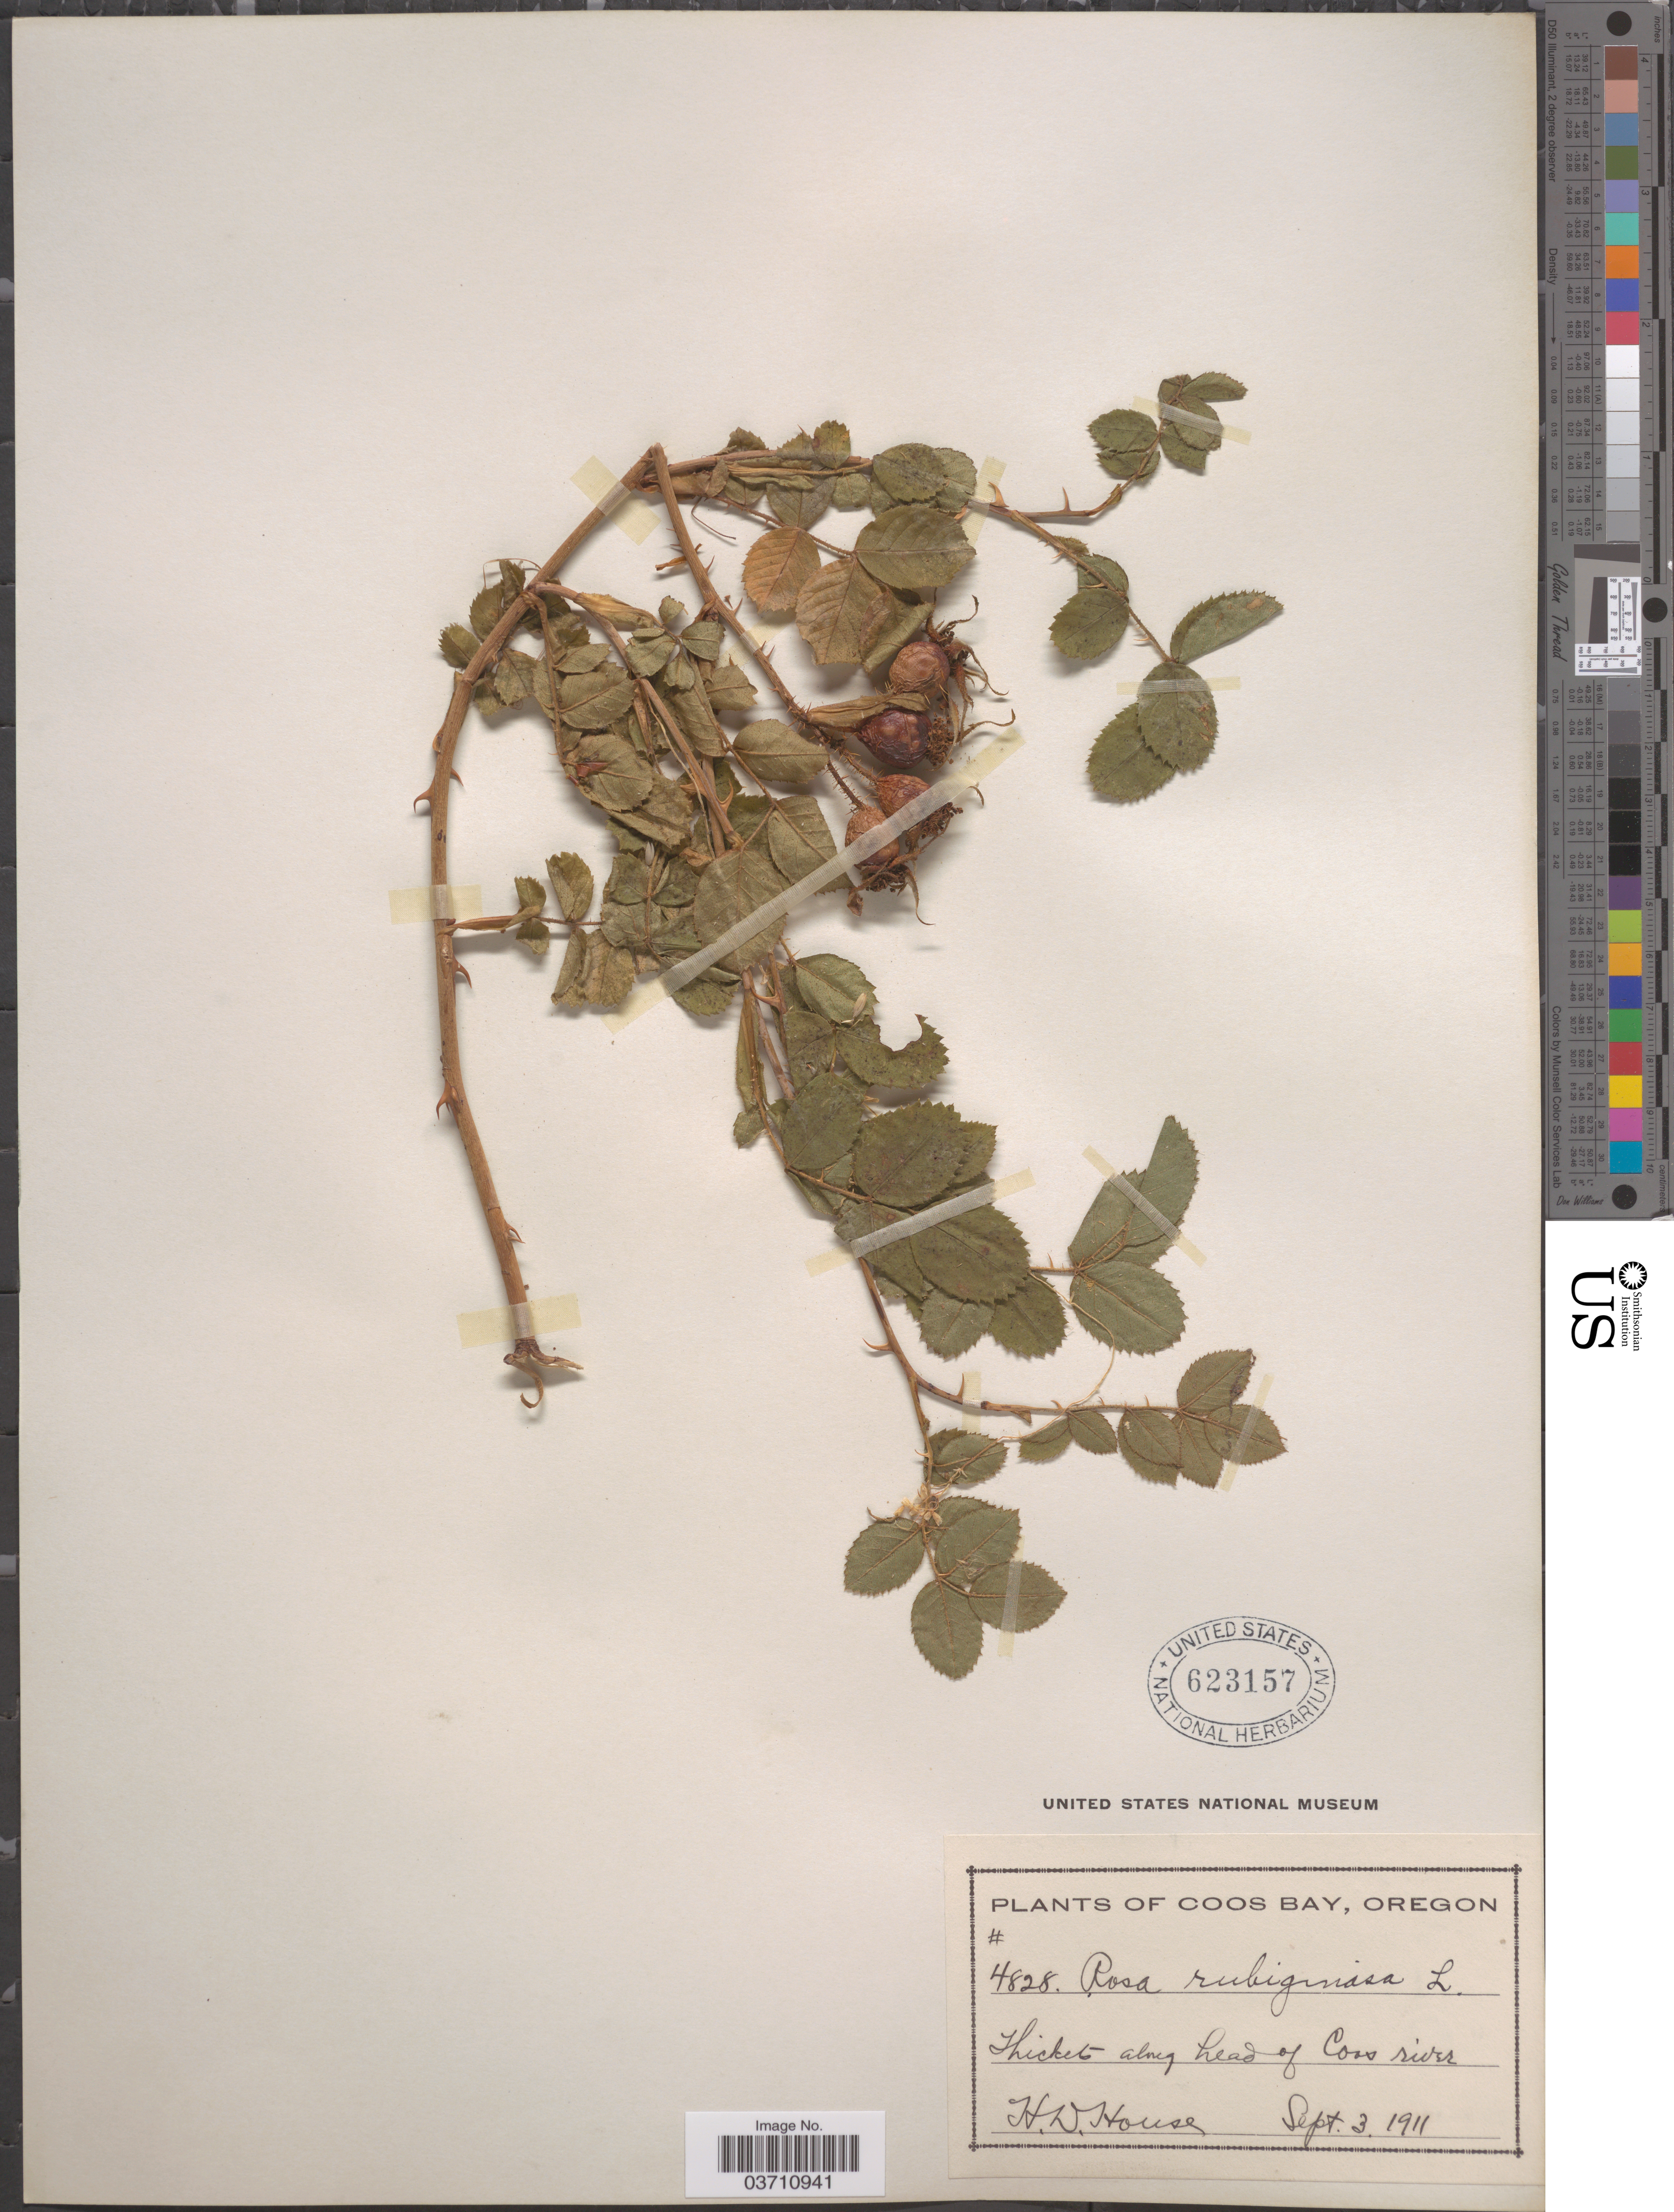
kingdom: Plantae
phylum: Tracheophyta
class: Magnoliopsida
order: Rosales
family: Rosaceae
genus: Rosa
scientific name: Rosa eglanteria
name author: L.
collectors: H. D. House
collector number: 4828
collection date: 1911-09-03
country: United States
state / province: Oregon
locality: Coos Bay. Thicket along head of Coos river.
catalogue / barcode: US 623157